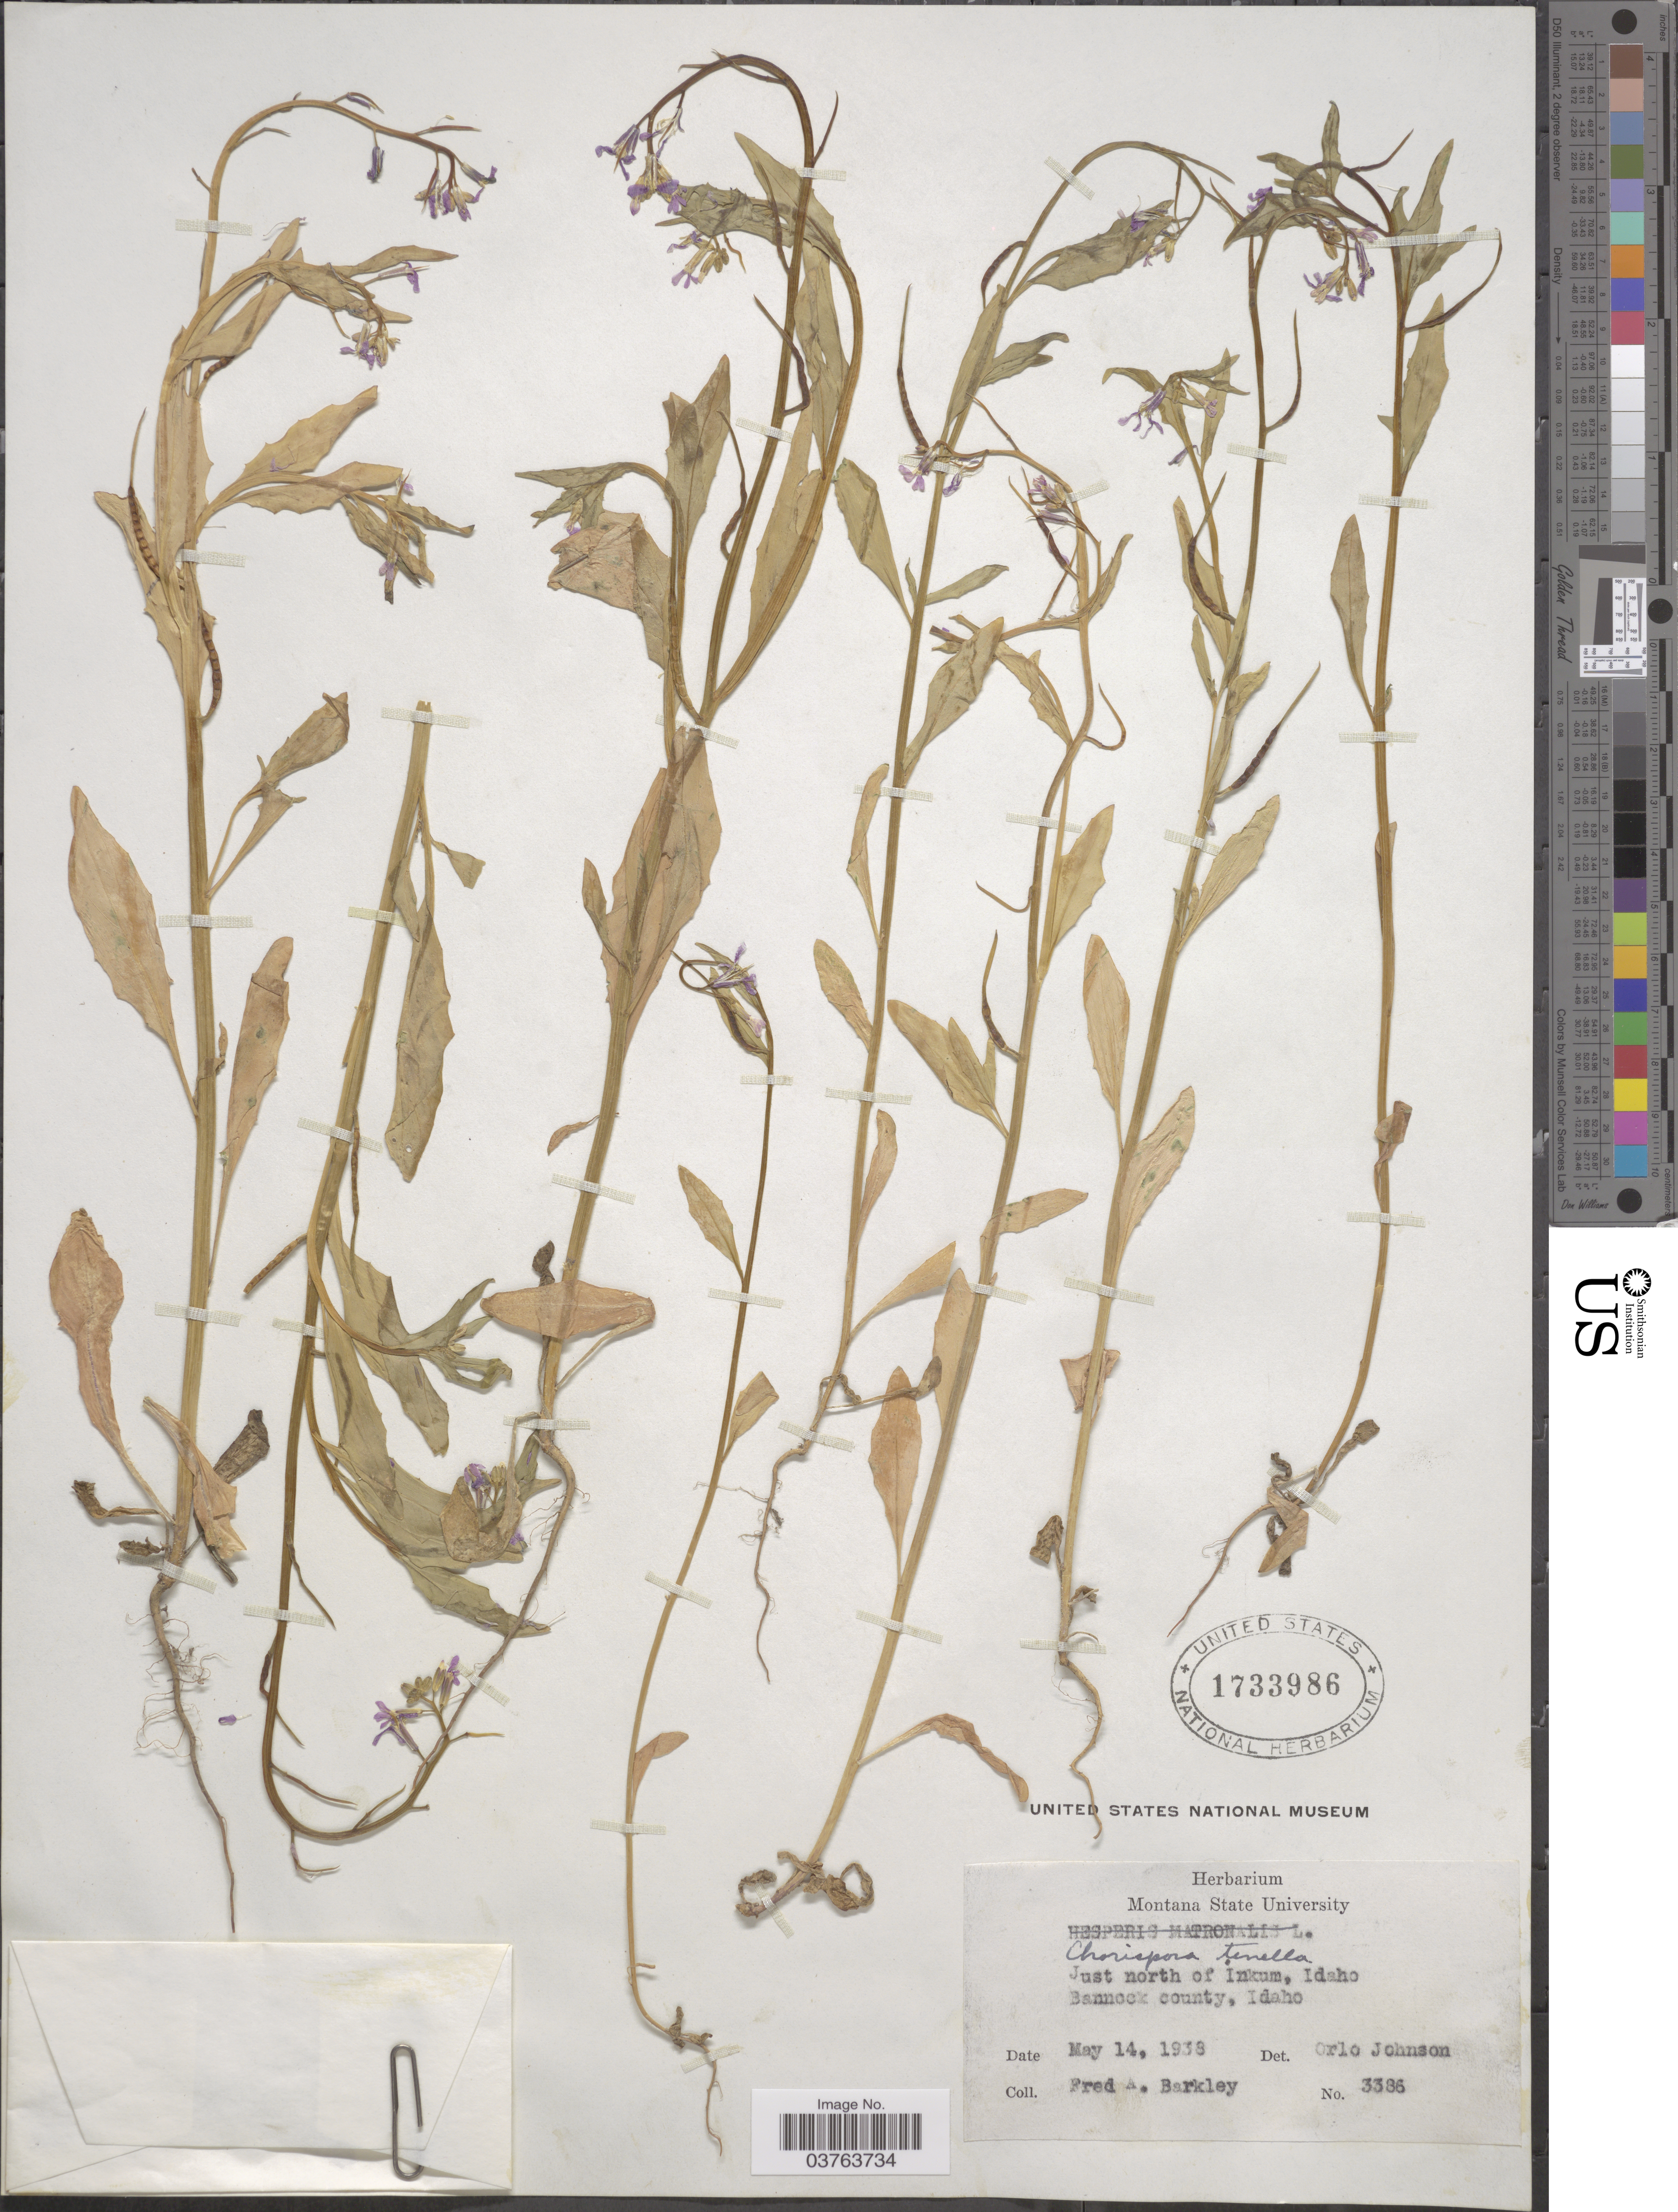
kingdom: Plantae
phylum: Tracheophyta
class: Magnoliopsida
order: Brassicales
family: Brassicaceae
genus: Chorispora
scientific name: Chorispora tenella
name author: DC.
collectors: F. A. Barkley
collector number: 3386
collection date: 1938-05-14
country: United States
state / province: Idaho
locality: Just north of Inkum. Bannock county.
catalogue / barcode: US 1733986